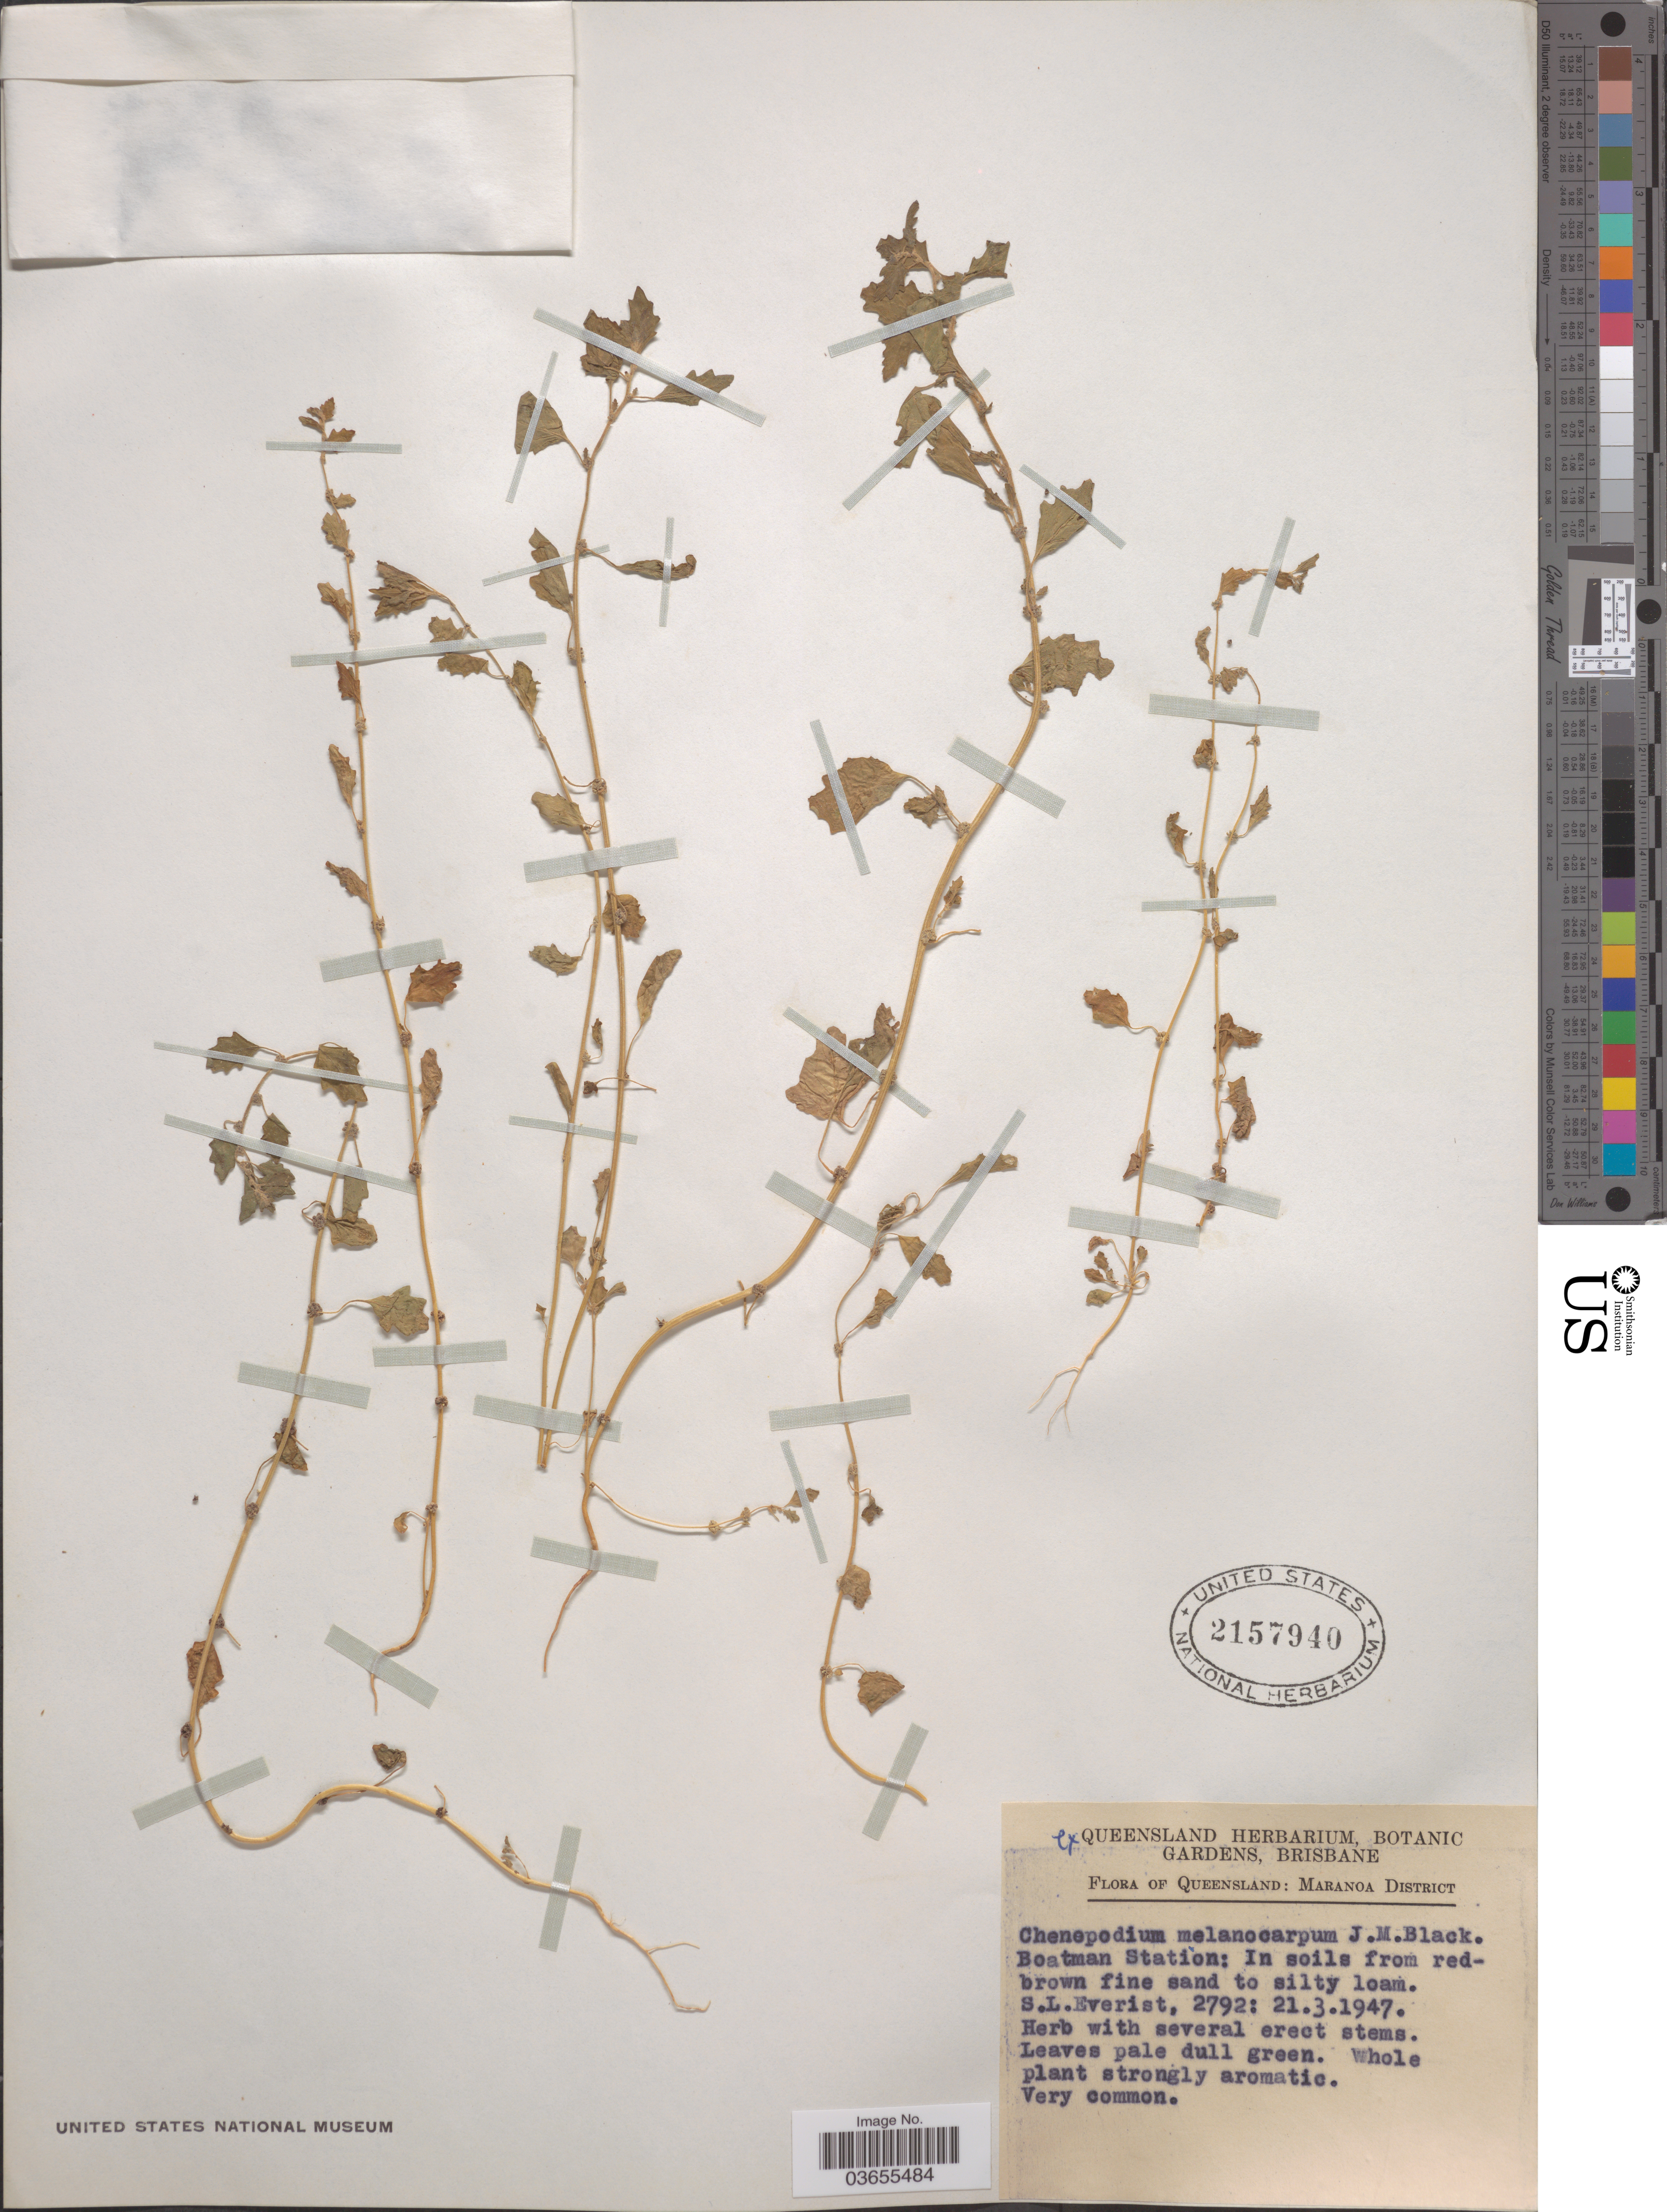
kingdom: Plantae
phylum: Tracheophyta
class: Magnoliopsida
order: Caryophyllales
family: Amaranthaceae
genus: Chenopodium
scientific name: Chenopodium melanocarpum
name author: (J. Black) J. Black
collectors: S. Everist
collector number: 2792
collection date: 1947-03-21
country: Australia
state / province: Queensland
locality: Maranoa District. Boatman Station.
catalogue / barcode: US 2157940